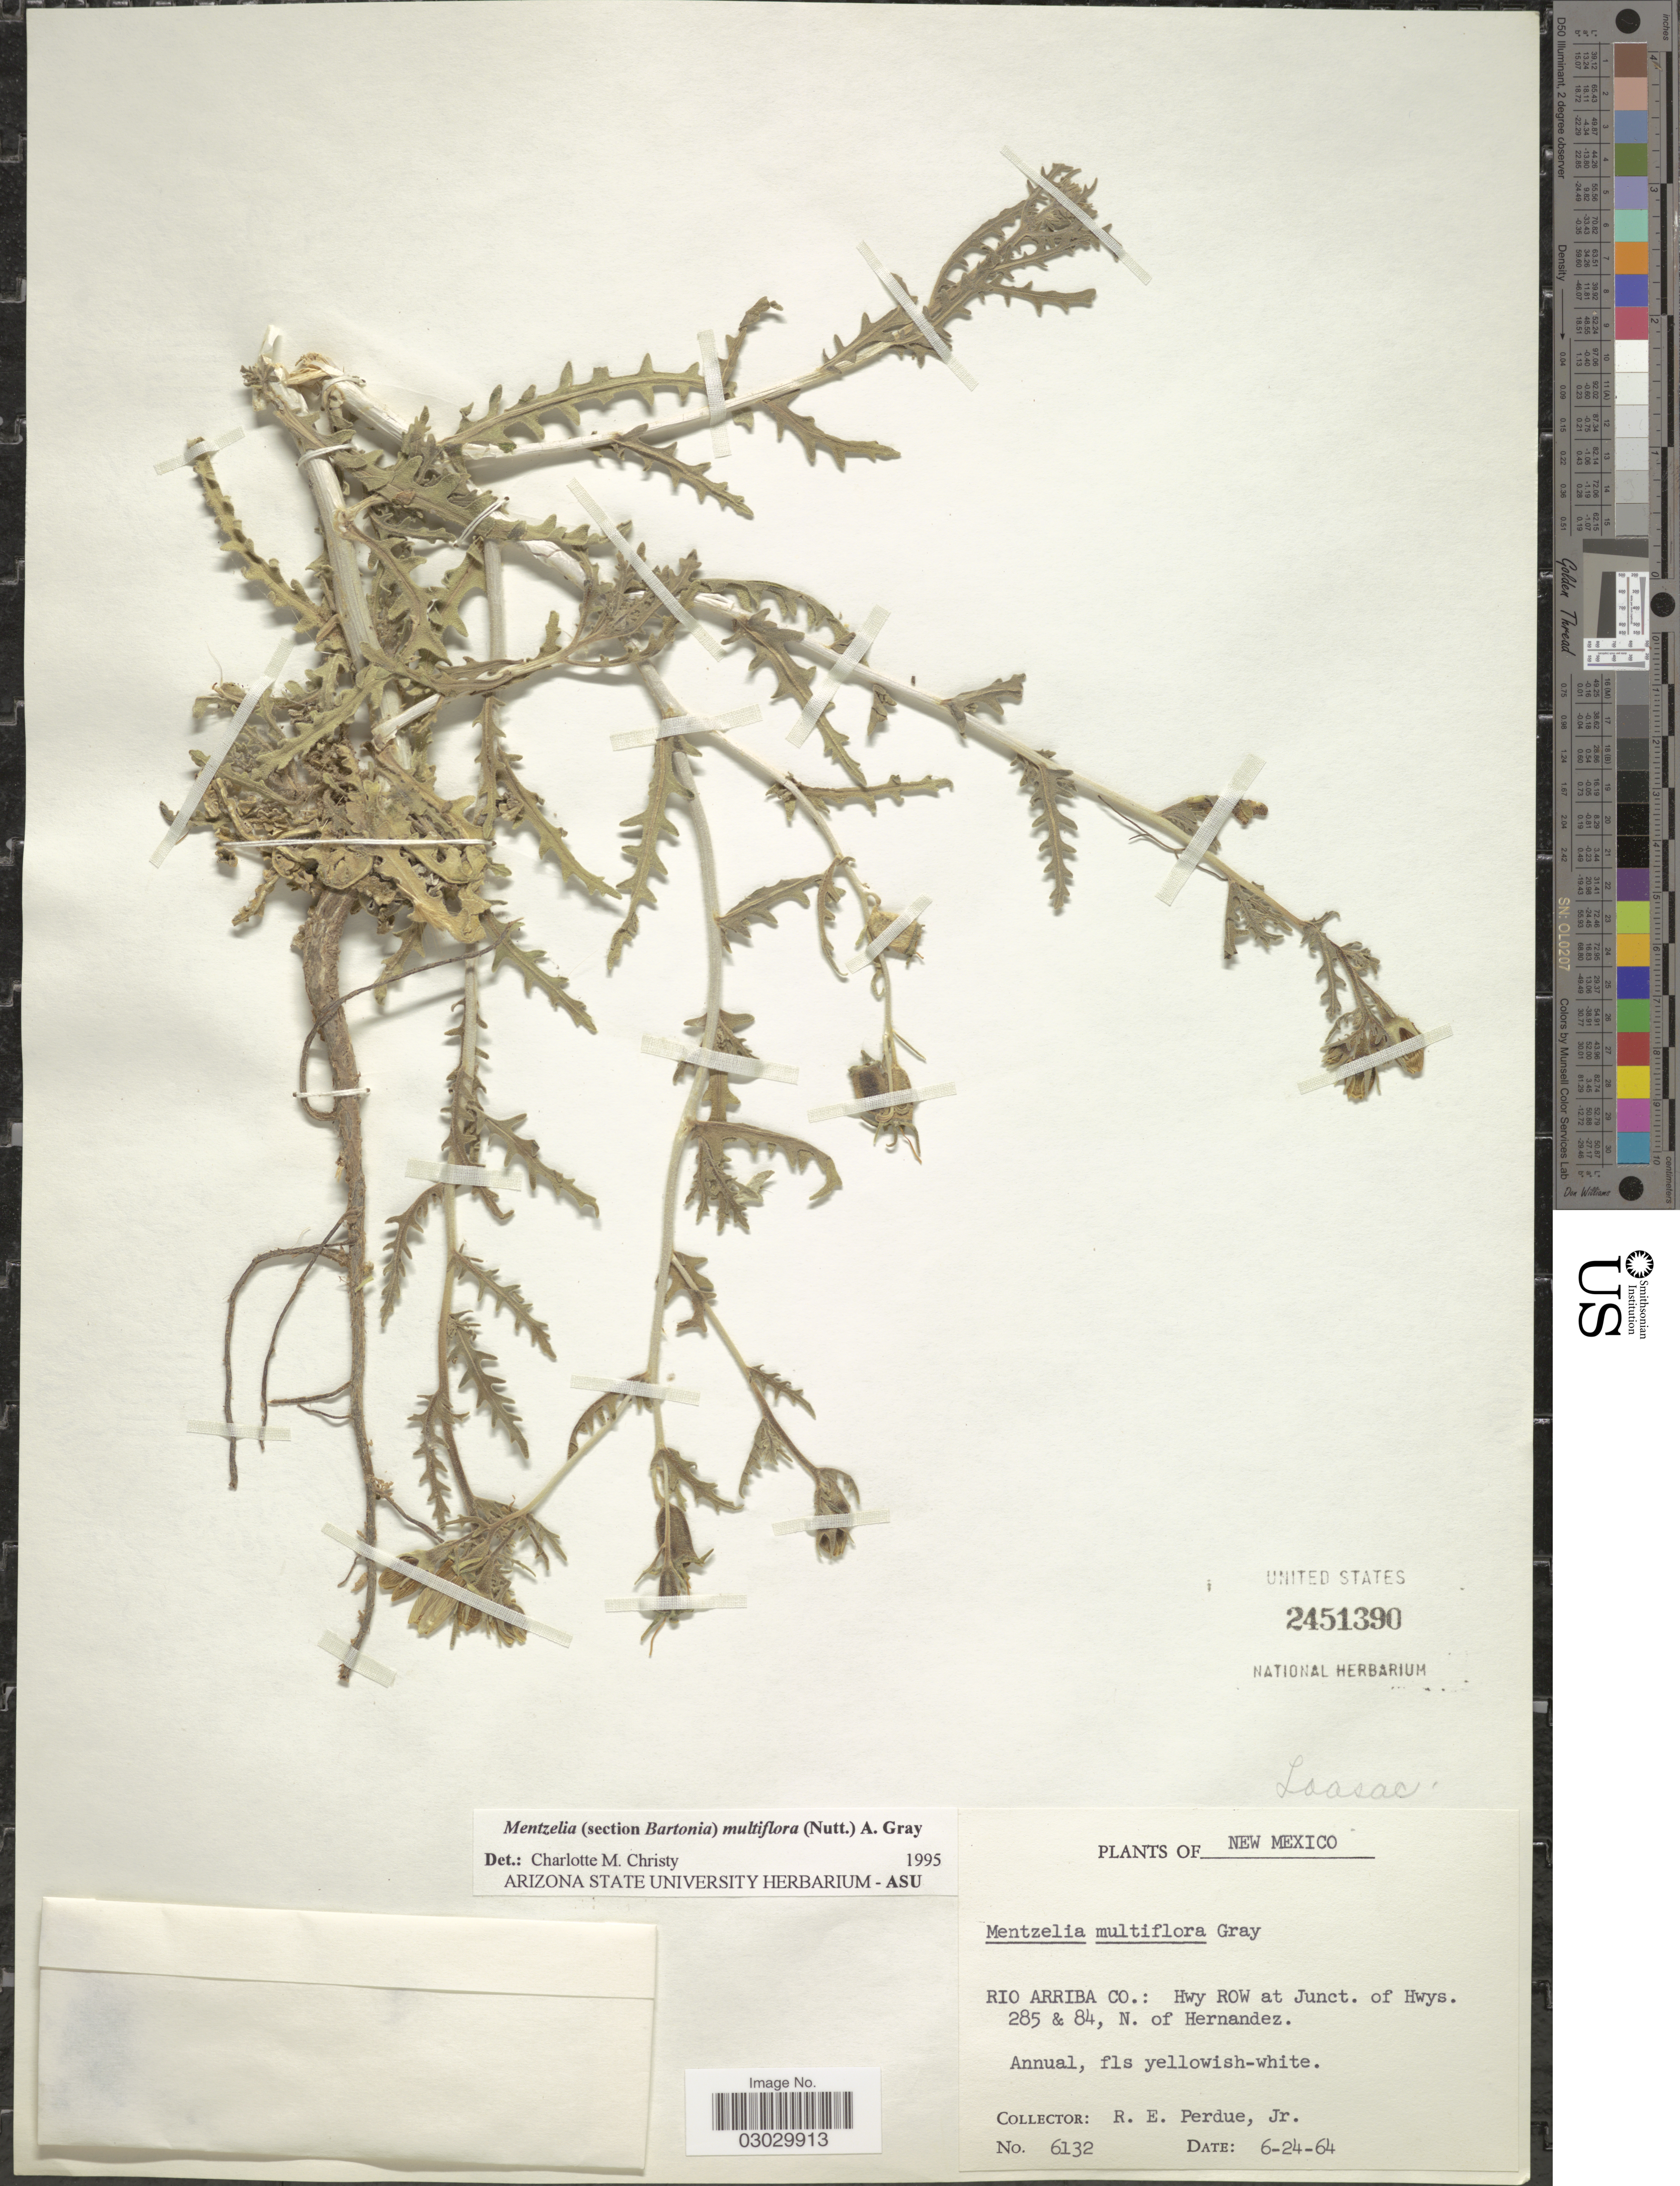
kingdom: Plantae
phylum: Tracheophyta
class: Magnoliopsida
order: Cornales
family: Loasaceae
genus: Mentzelia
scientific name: Mentzelia multiflora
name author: (Nutt.) A. Gray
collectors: R. E. Perdue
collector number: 6132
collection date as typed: Transcribed d/m/y: 24/6/64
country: United States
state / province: New Mexico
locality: Rio Arriba Co.: Hwy ROW at Junct. of Hwys. 285 & 84, N. of Hernandez.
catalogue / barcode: US 2451390